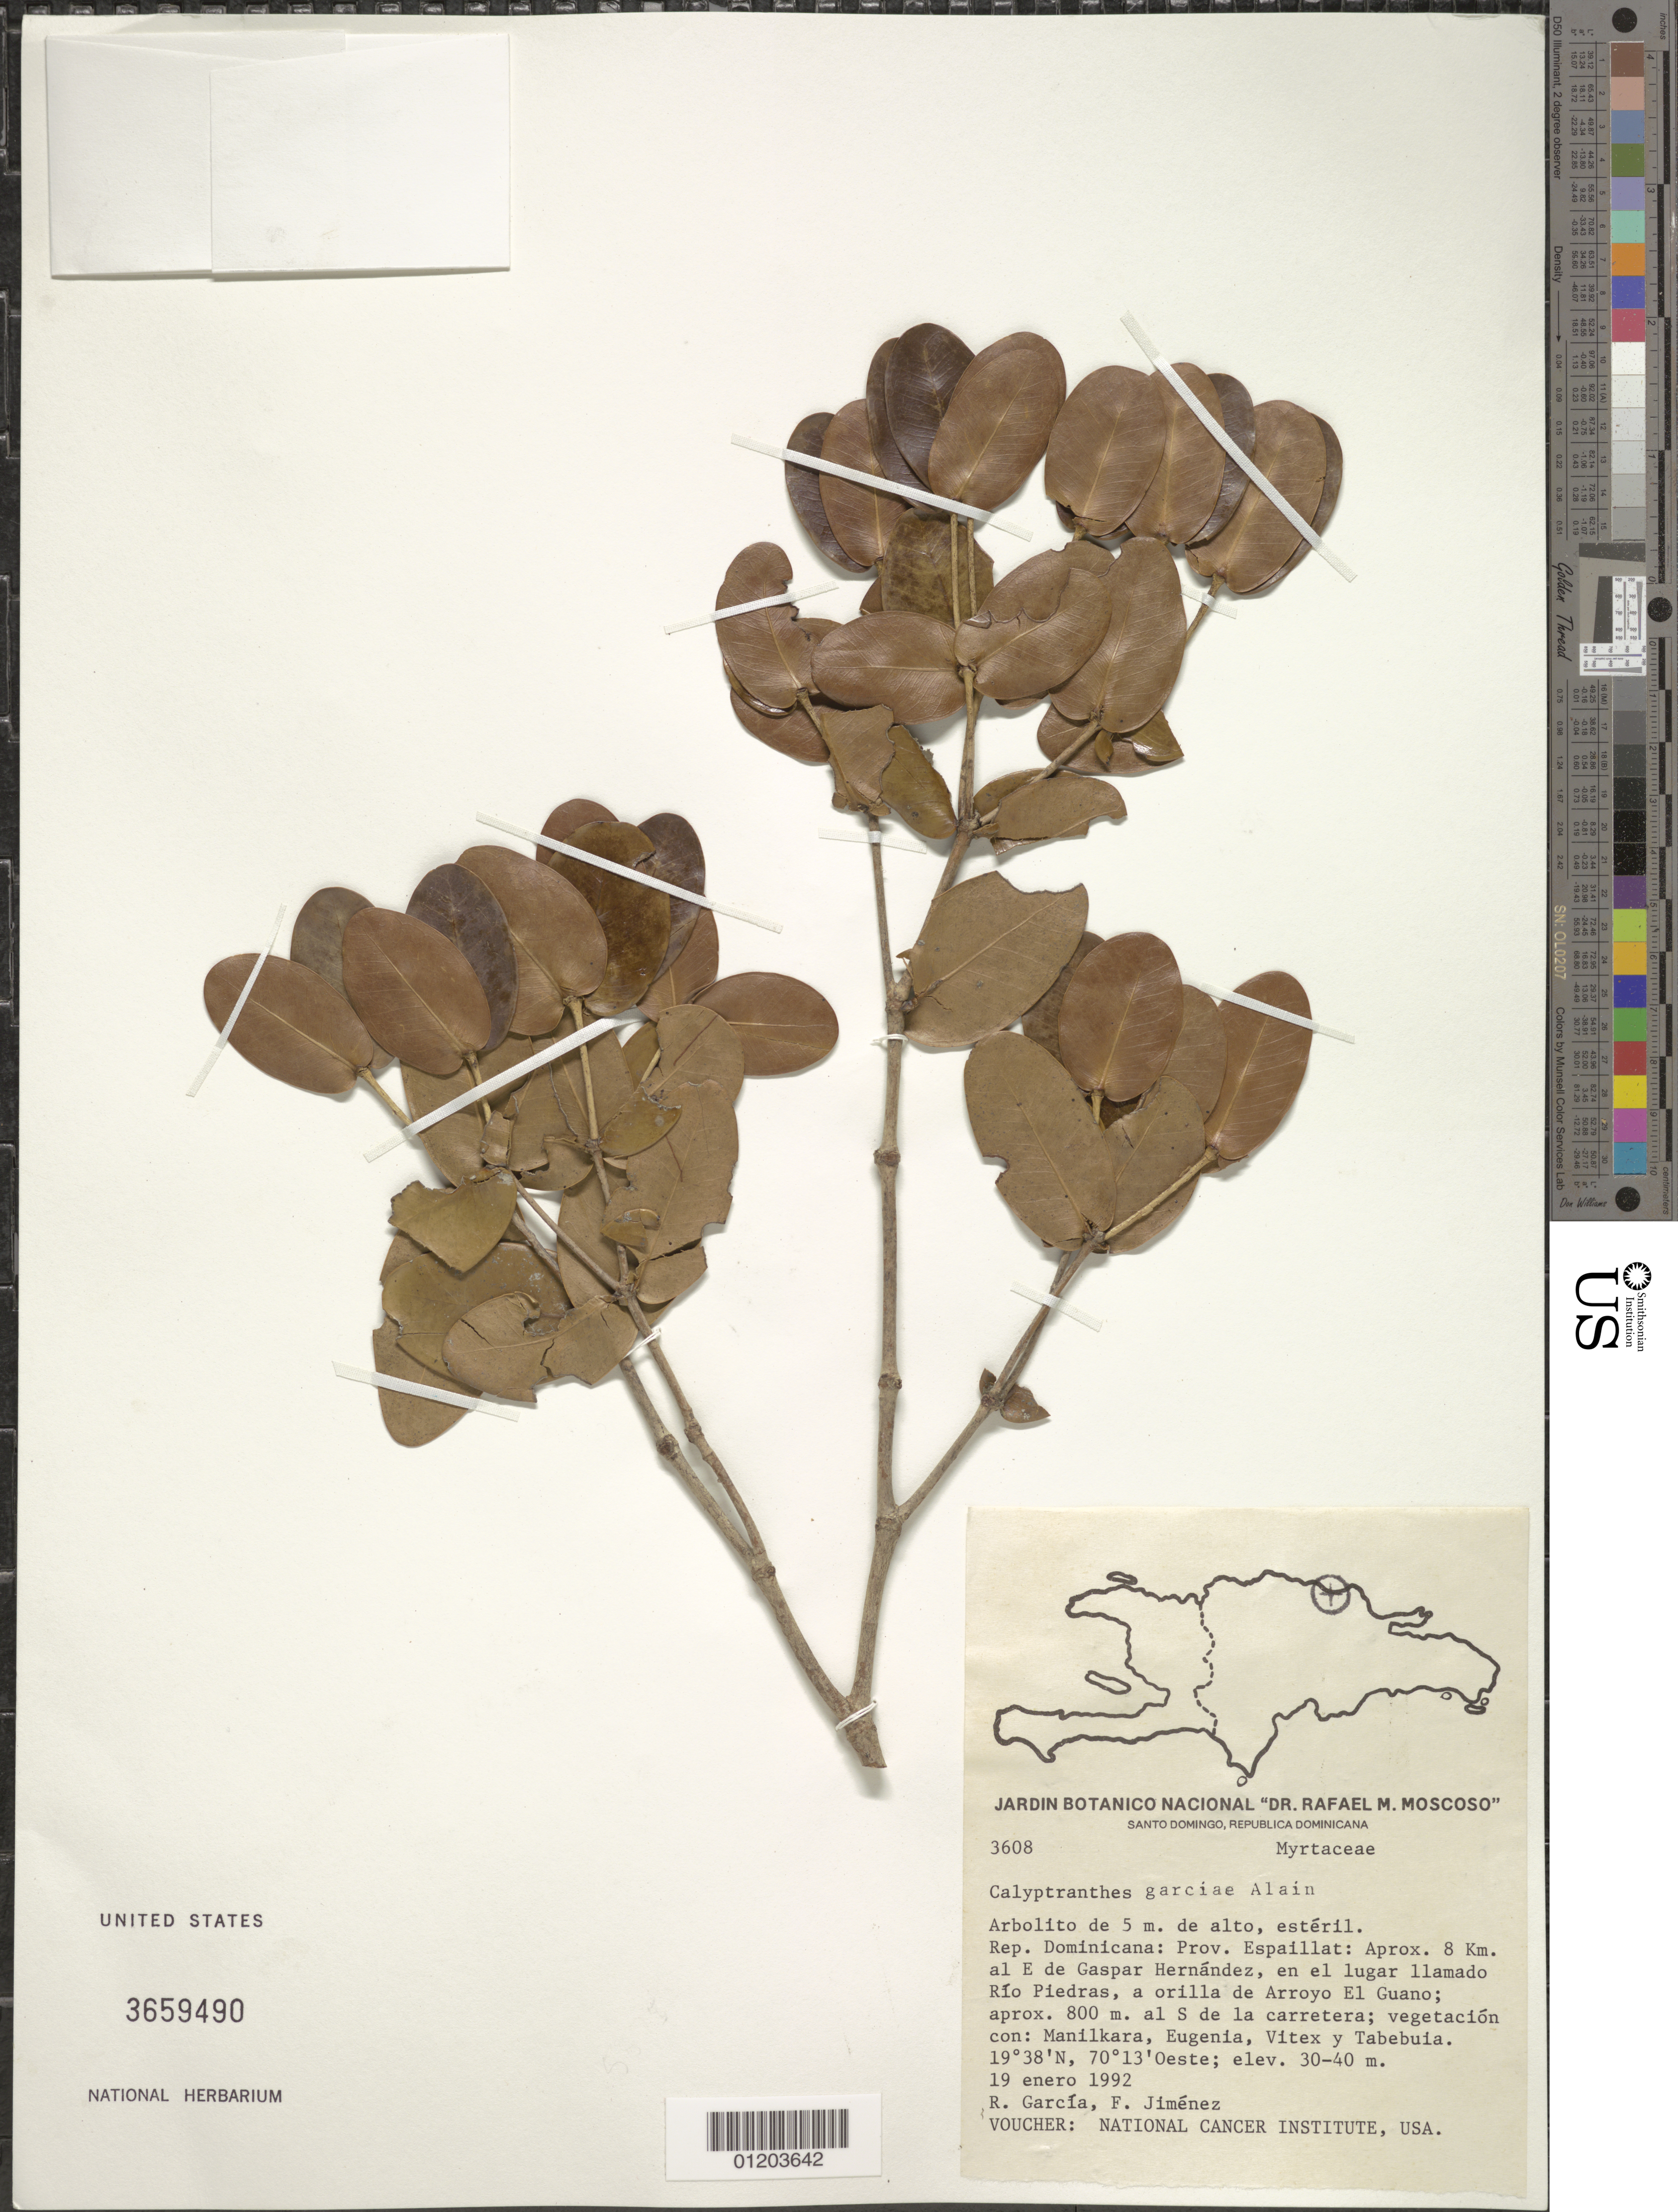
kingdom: Plantae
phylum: Tracheophyta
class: Magnoliopsida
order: Myrtales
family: Myrtaceae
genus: Myrcia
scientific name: Myrcia garciae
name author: (Alain & M.M. Mejía) K. Campbell & Peguero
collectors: R. G. García & F. Jiménez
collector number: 3608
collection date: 1992-01-19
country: Dominican Republic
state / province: Espaillat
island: Hispaniola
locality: Gaspar Hernández, approx.8 km al E; en el lugar llamado Río Piedras, a orilla de Arroyo El Guano, aprox. 800 m al S de la carretera.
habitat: Vegetación con: Manilkara, Eugenia, Vitex y Tabebuia.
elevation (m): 30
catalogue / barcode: US 3659490